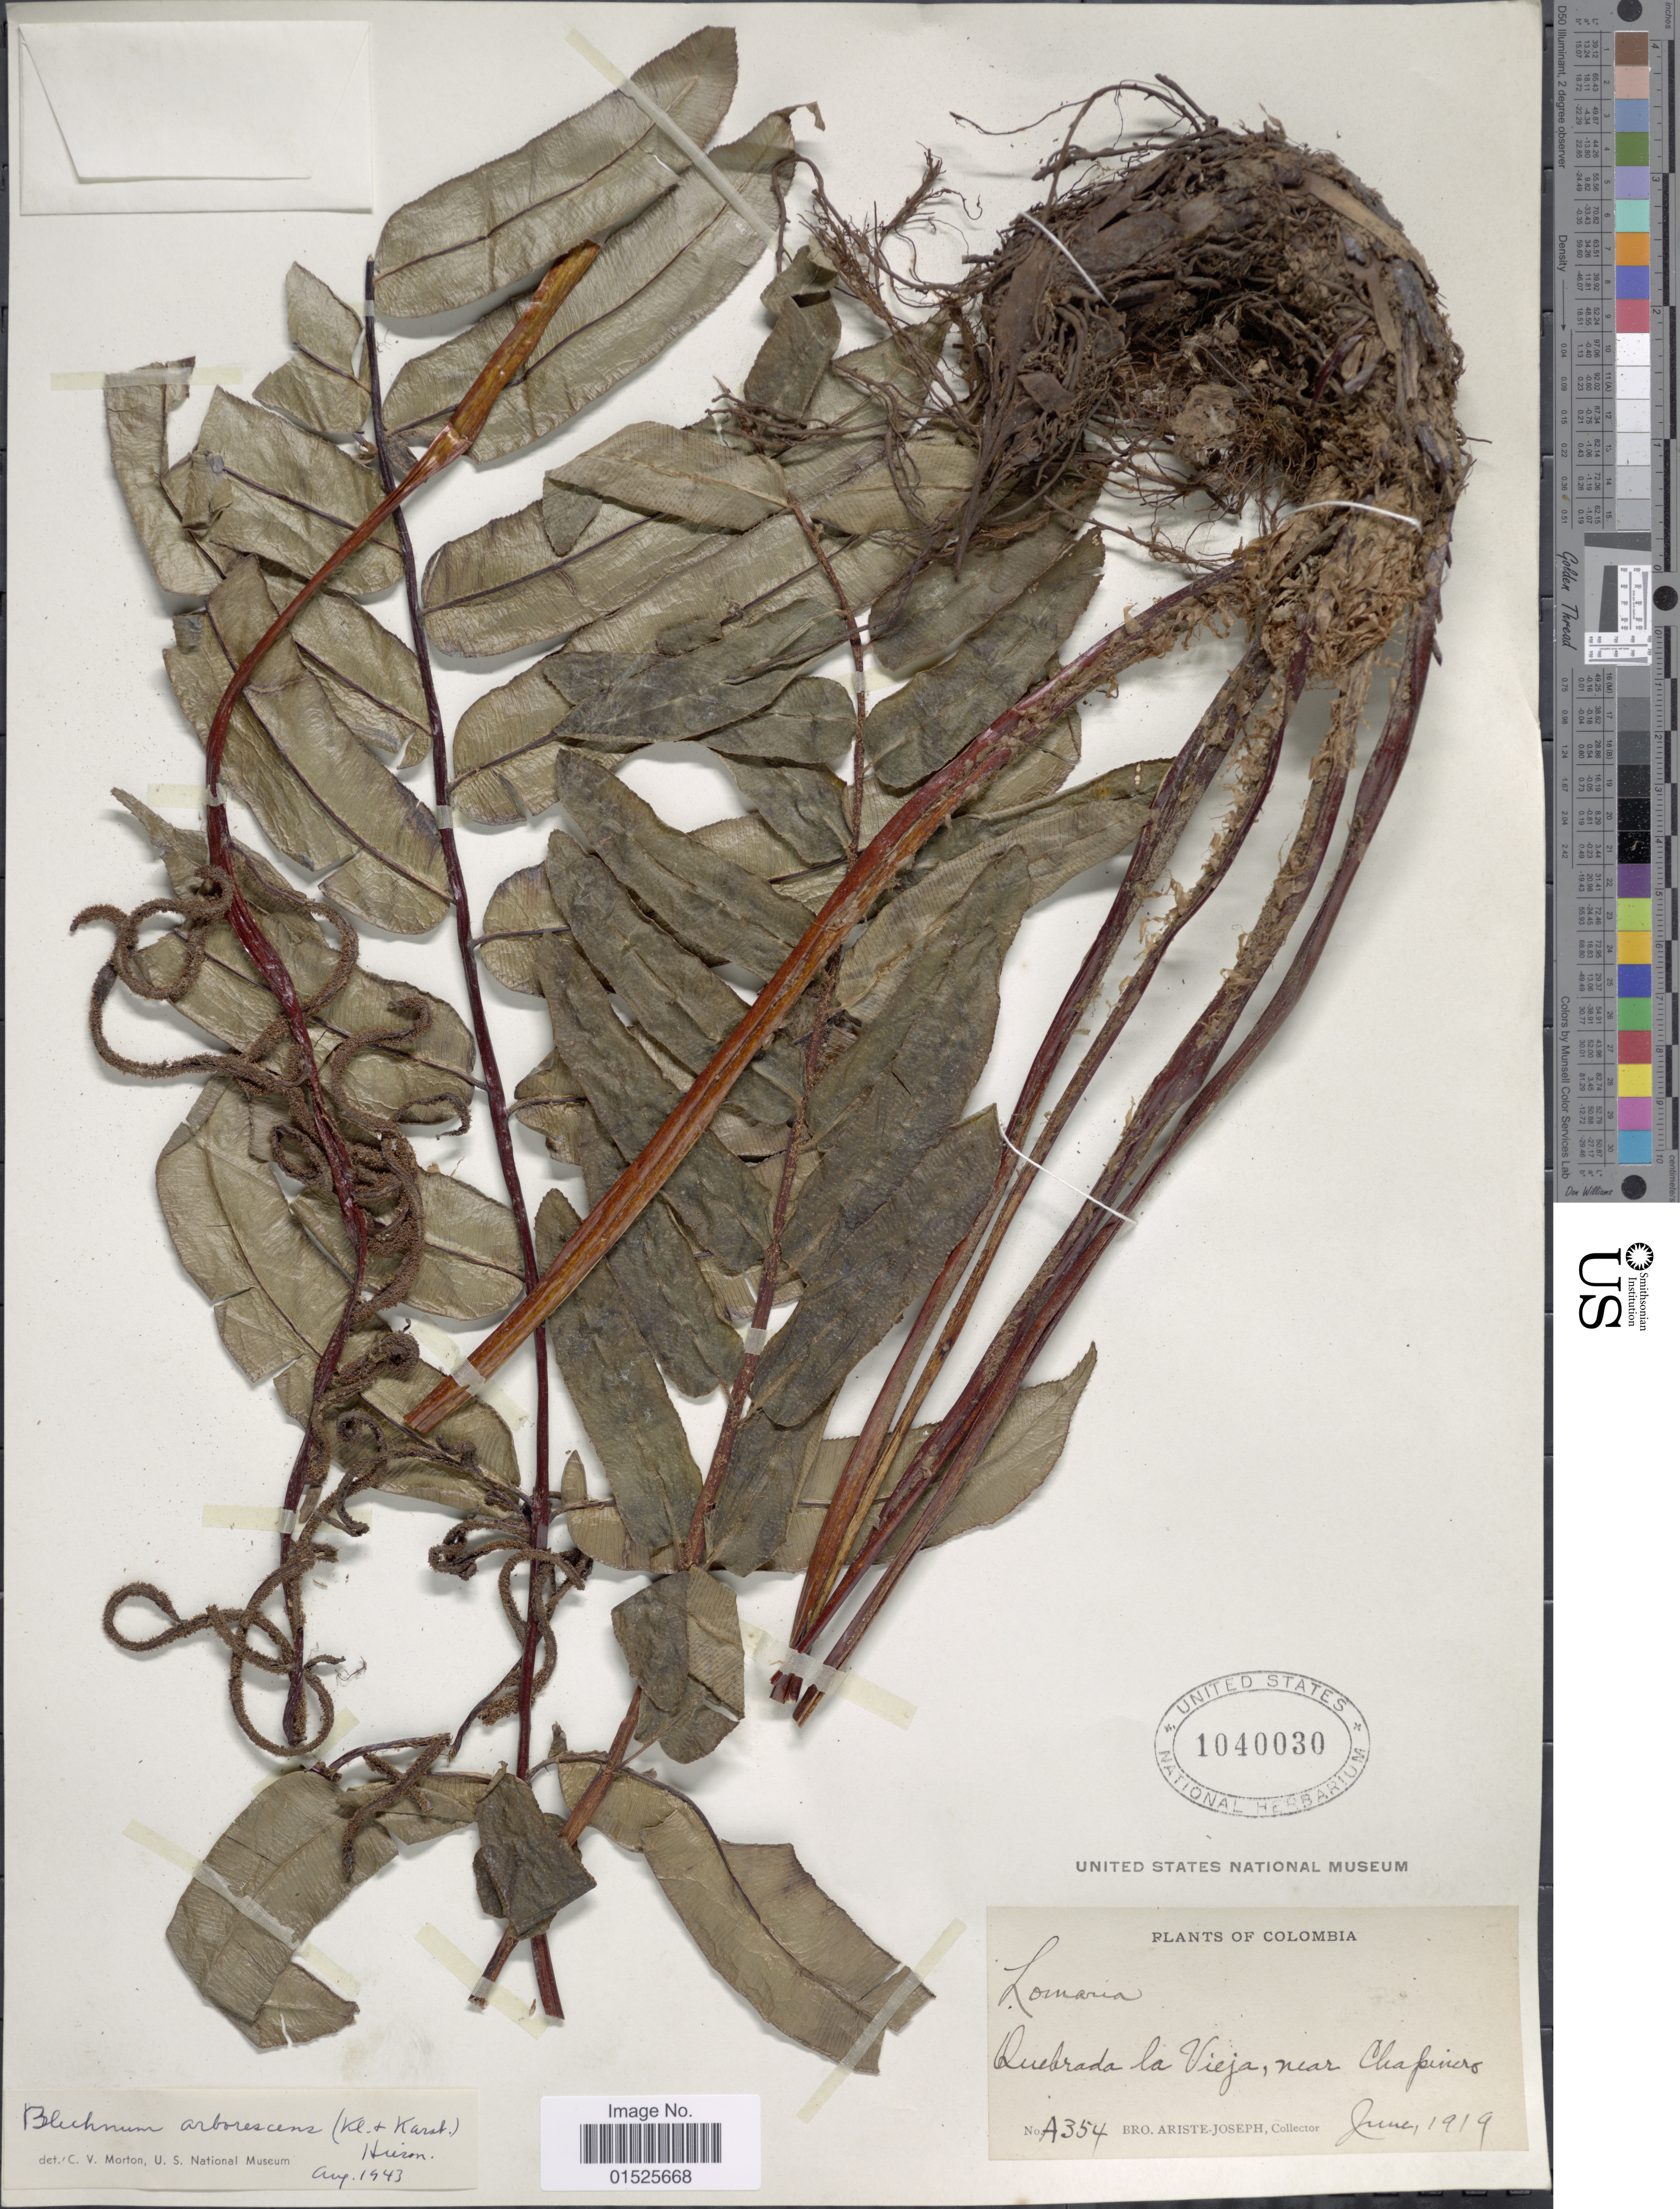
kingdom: Plantae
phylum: Tracheophyta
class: Polypodiopsida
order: Polypodiales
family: Blechnaceae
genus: Blechnum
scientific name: Blechnum cordatum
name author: (Desv.) Hieron.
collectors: Bro. Ariste-Joseph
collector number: A354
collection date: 1919-06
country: Colombia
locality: Quebrada la Vieja, near Chapinero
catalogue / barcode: US 1040030